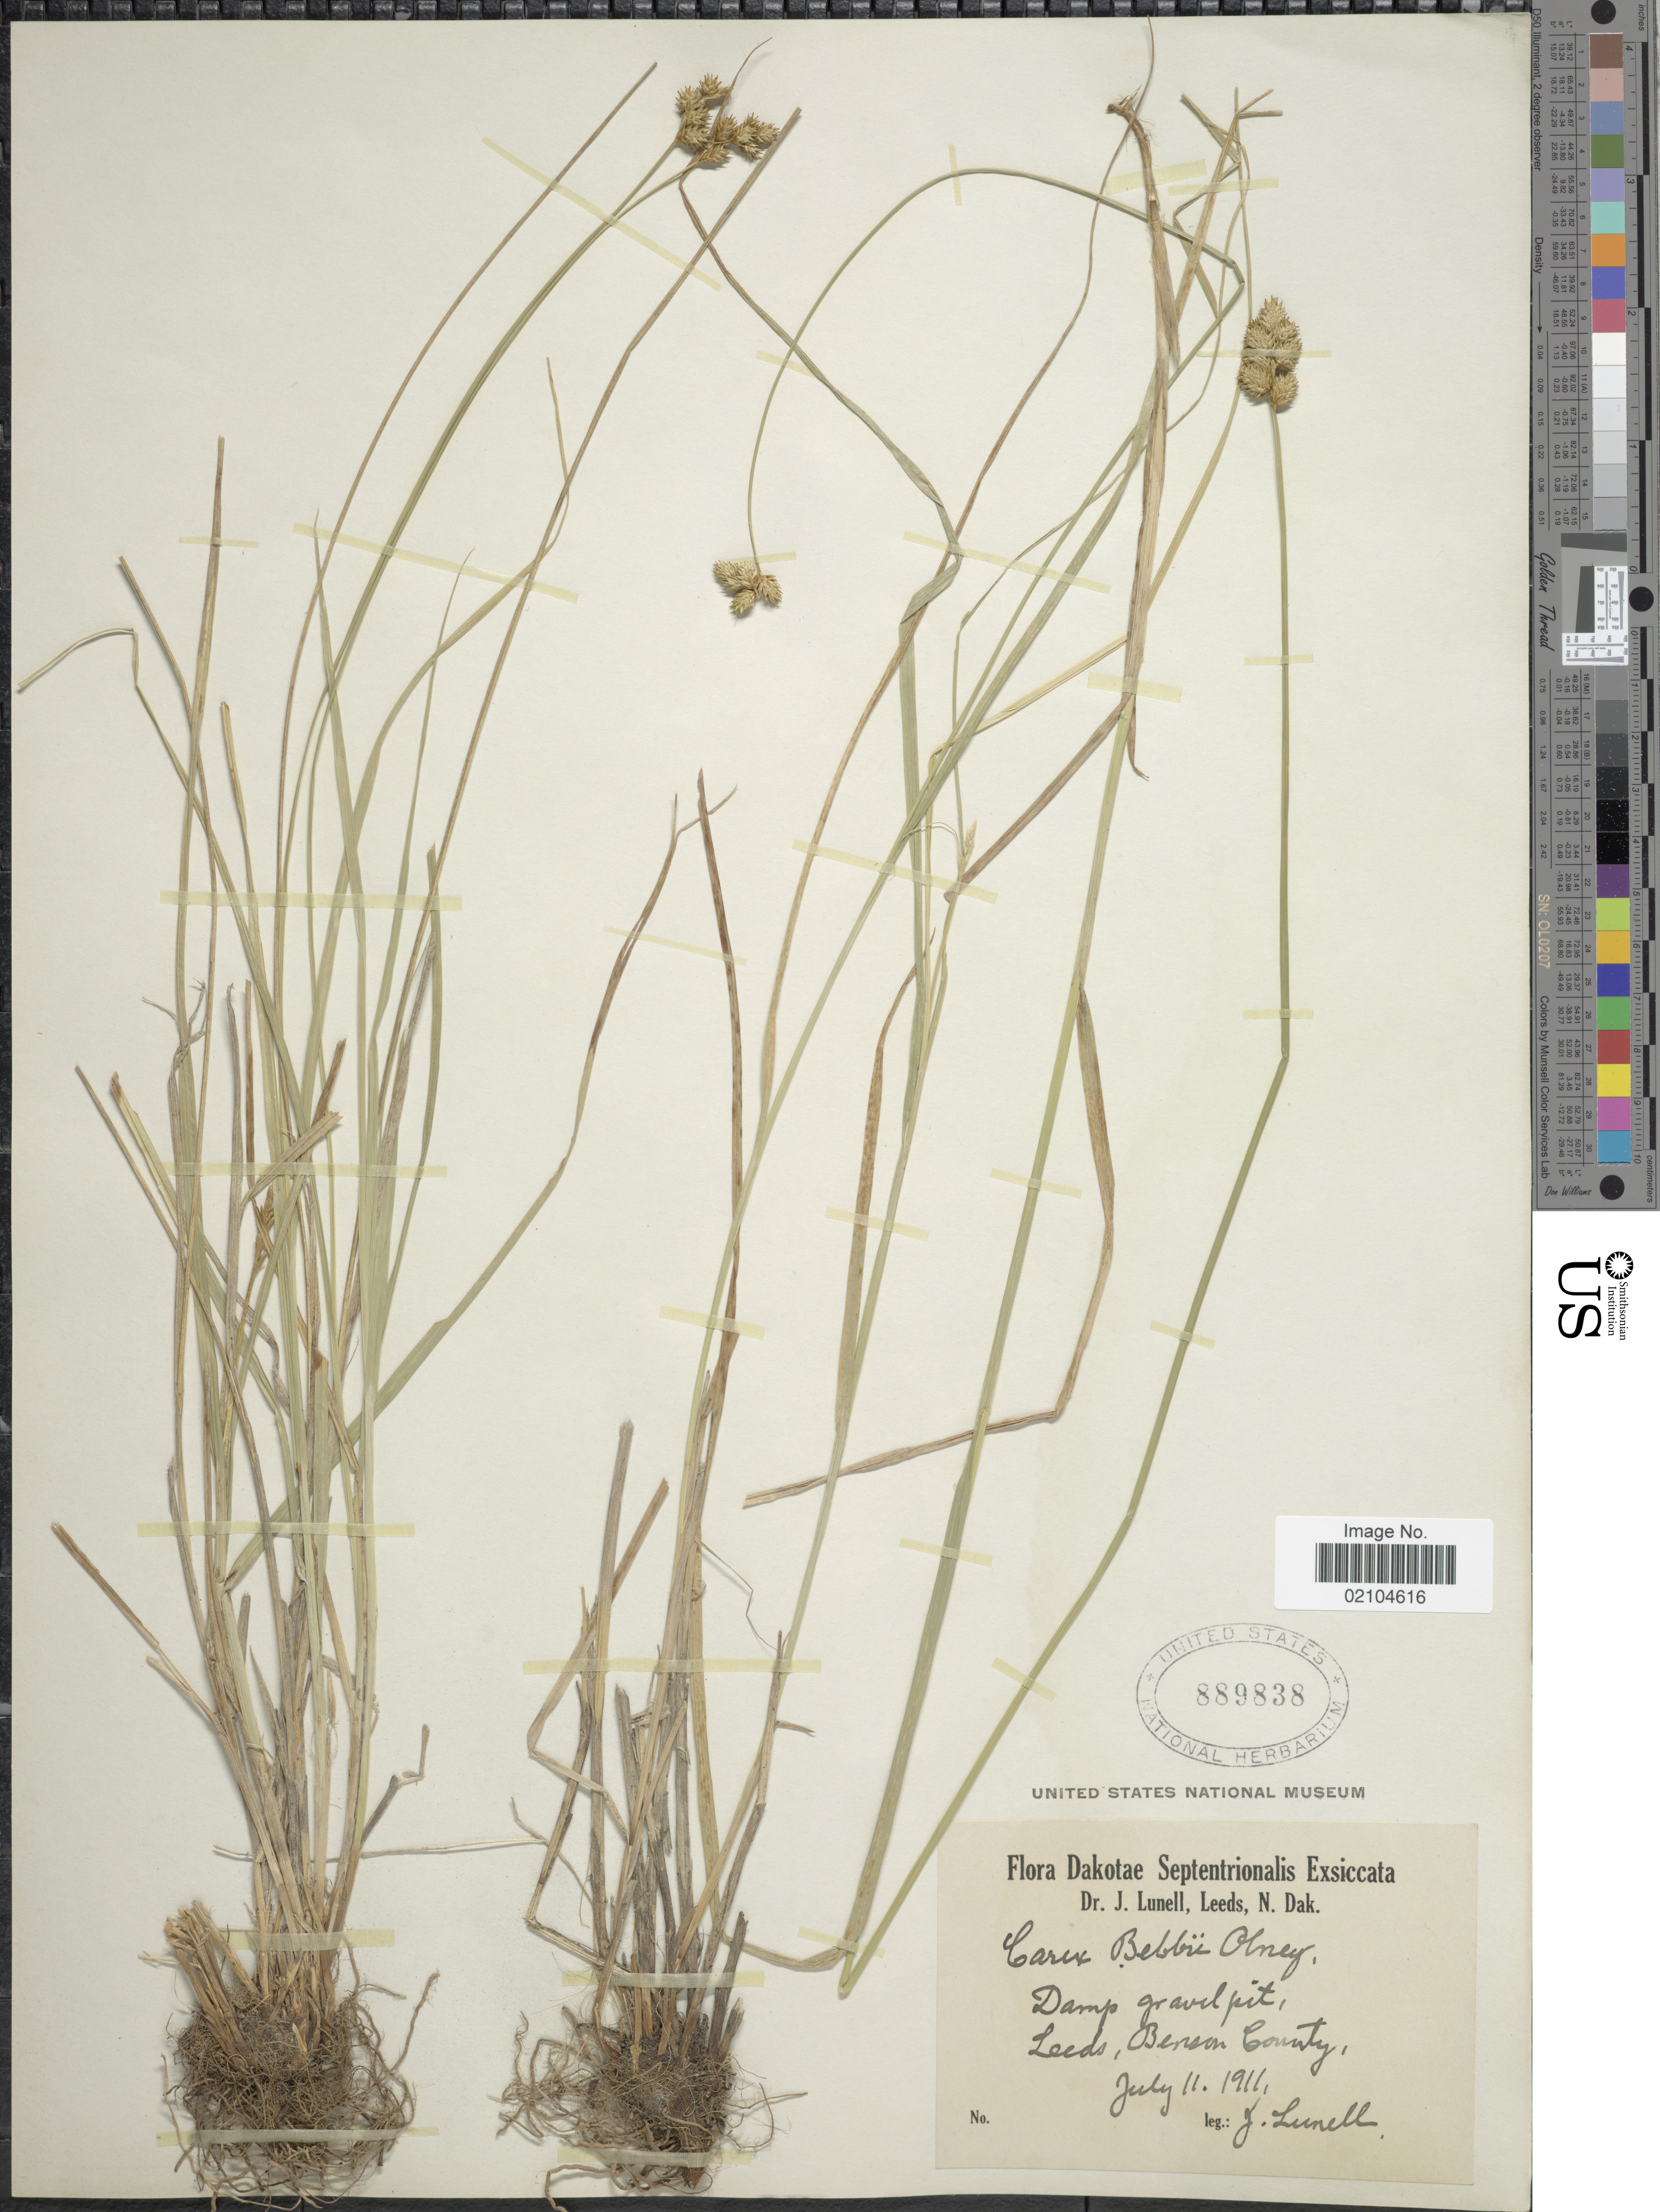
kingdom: Plantae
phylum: Tracheophyta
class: Liliopsida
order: Poales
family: Cyperaceae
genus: Carex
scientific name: Carex bebbii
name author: (L.H. Bailey) Olney ex Fernald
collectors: J. Lunell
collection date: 1911-07-11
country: United States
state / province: North Dakota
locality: Leeds, Benson County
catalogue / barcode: US 889838